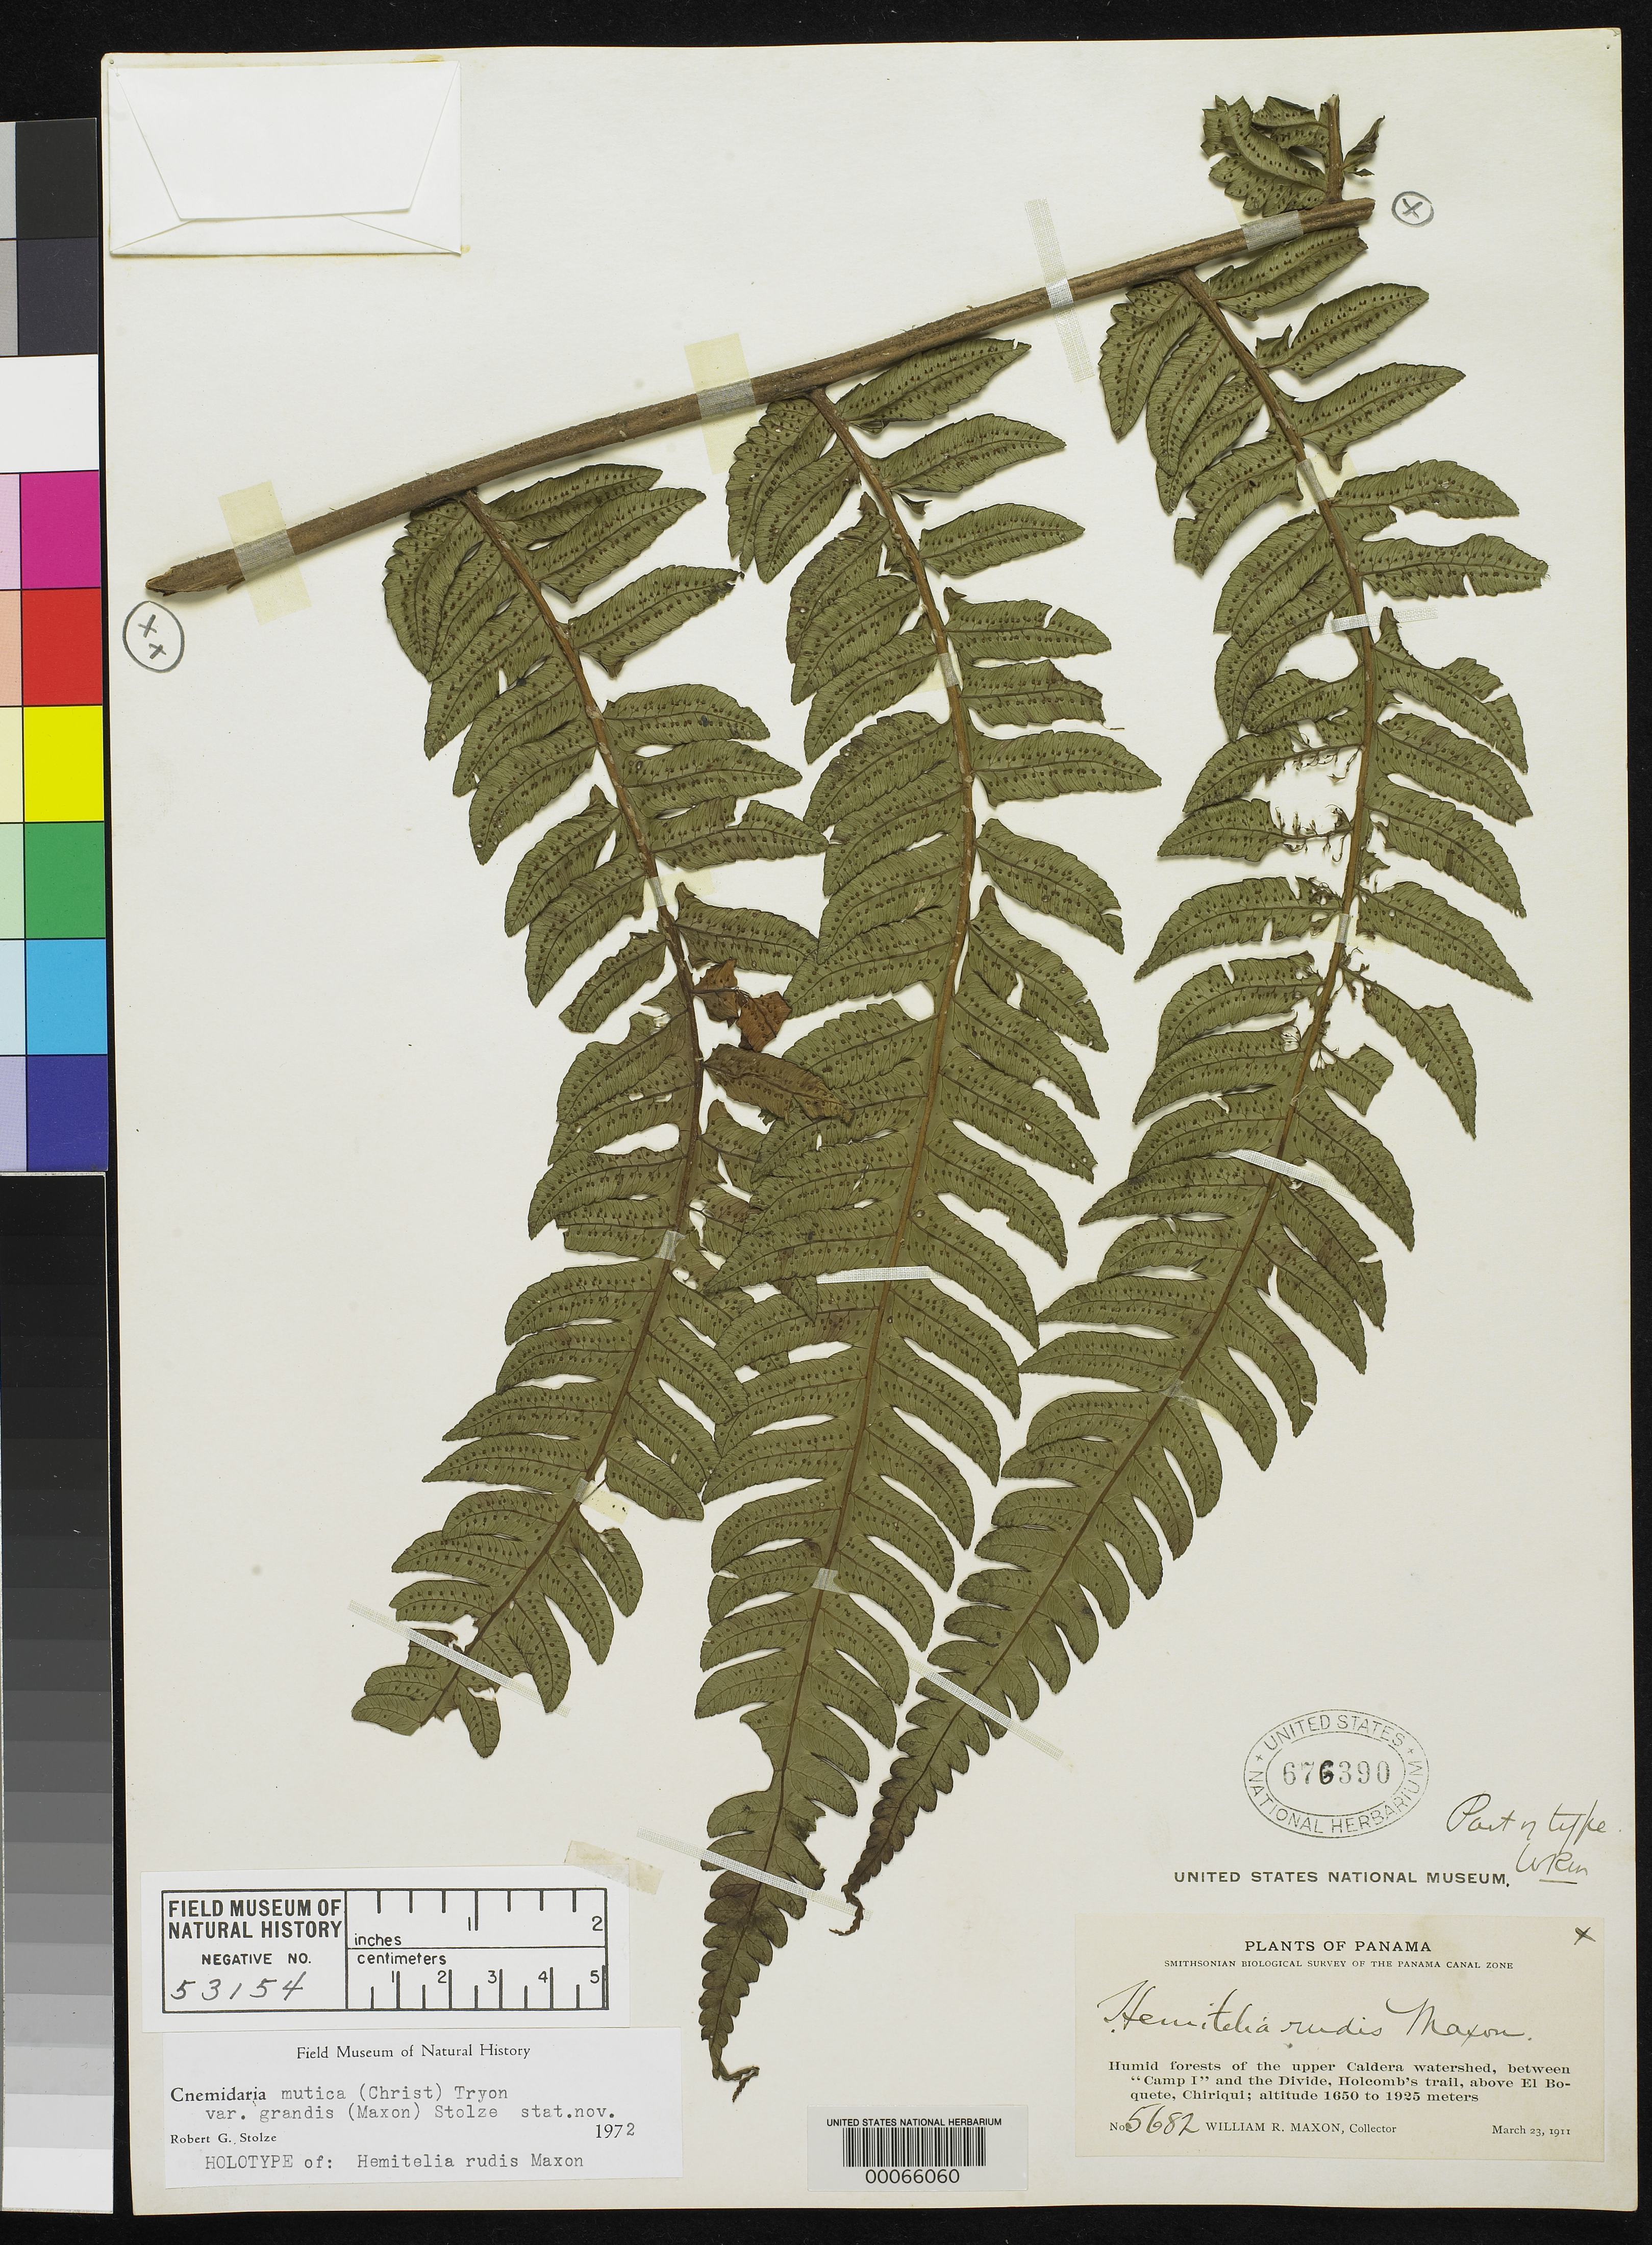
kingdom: Plantae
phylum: Tracheophyta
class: Polypodiopsida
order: Cyatheales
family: Cyatheaceae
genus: Hemitelia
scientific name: Hemitelia rudis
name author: Maxon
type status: Holotype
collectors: W. R. Maxon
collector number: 5682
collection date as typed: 23 Mar 1911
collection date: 1911-03-23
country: Panama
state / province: Chiriquí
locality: Upper Caldera River, between Camp 1 and divide, Holcomb's Trail, above El Boquete.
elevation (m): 1650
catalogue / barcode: US 676390